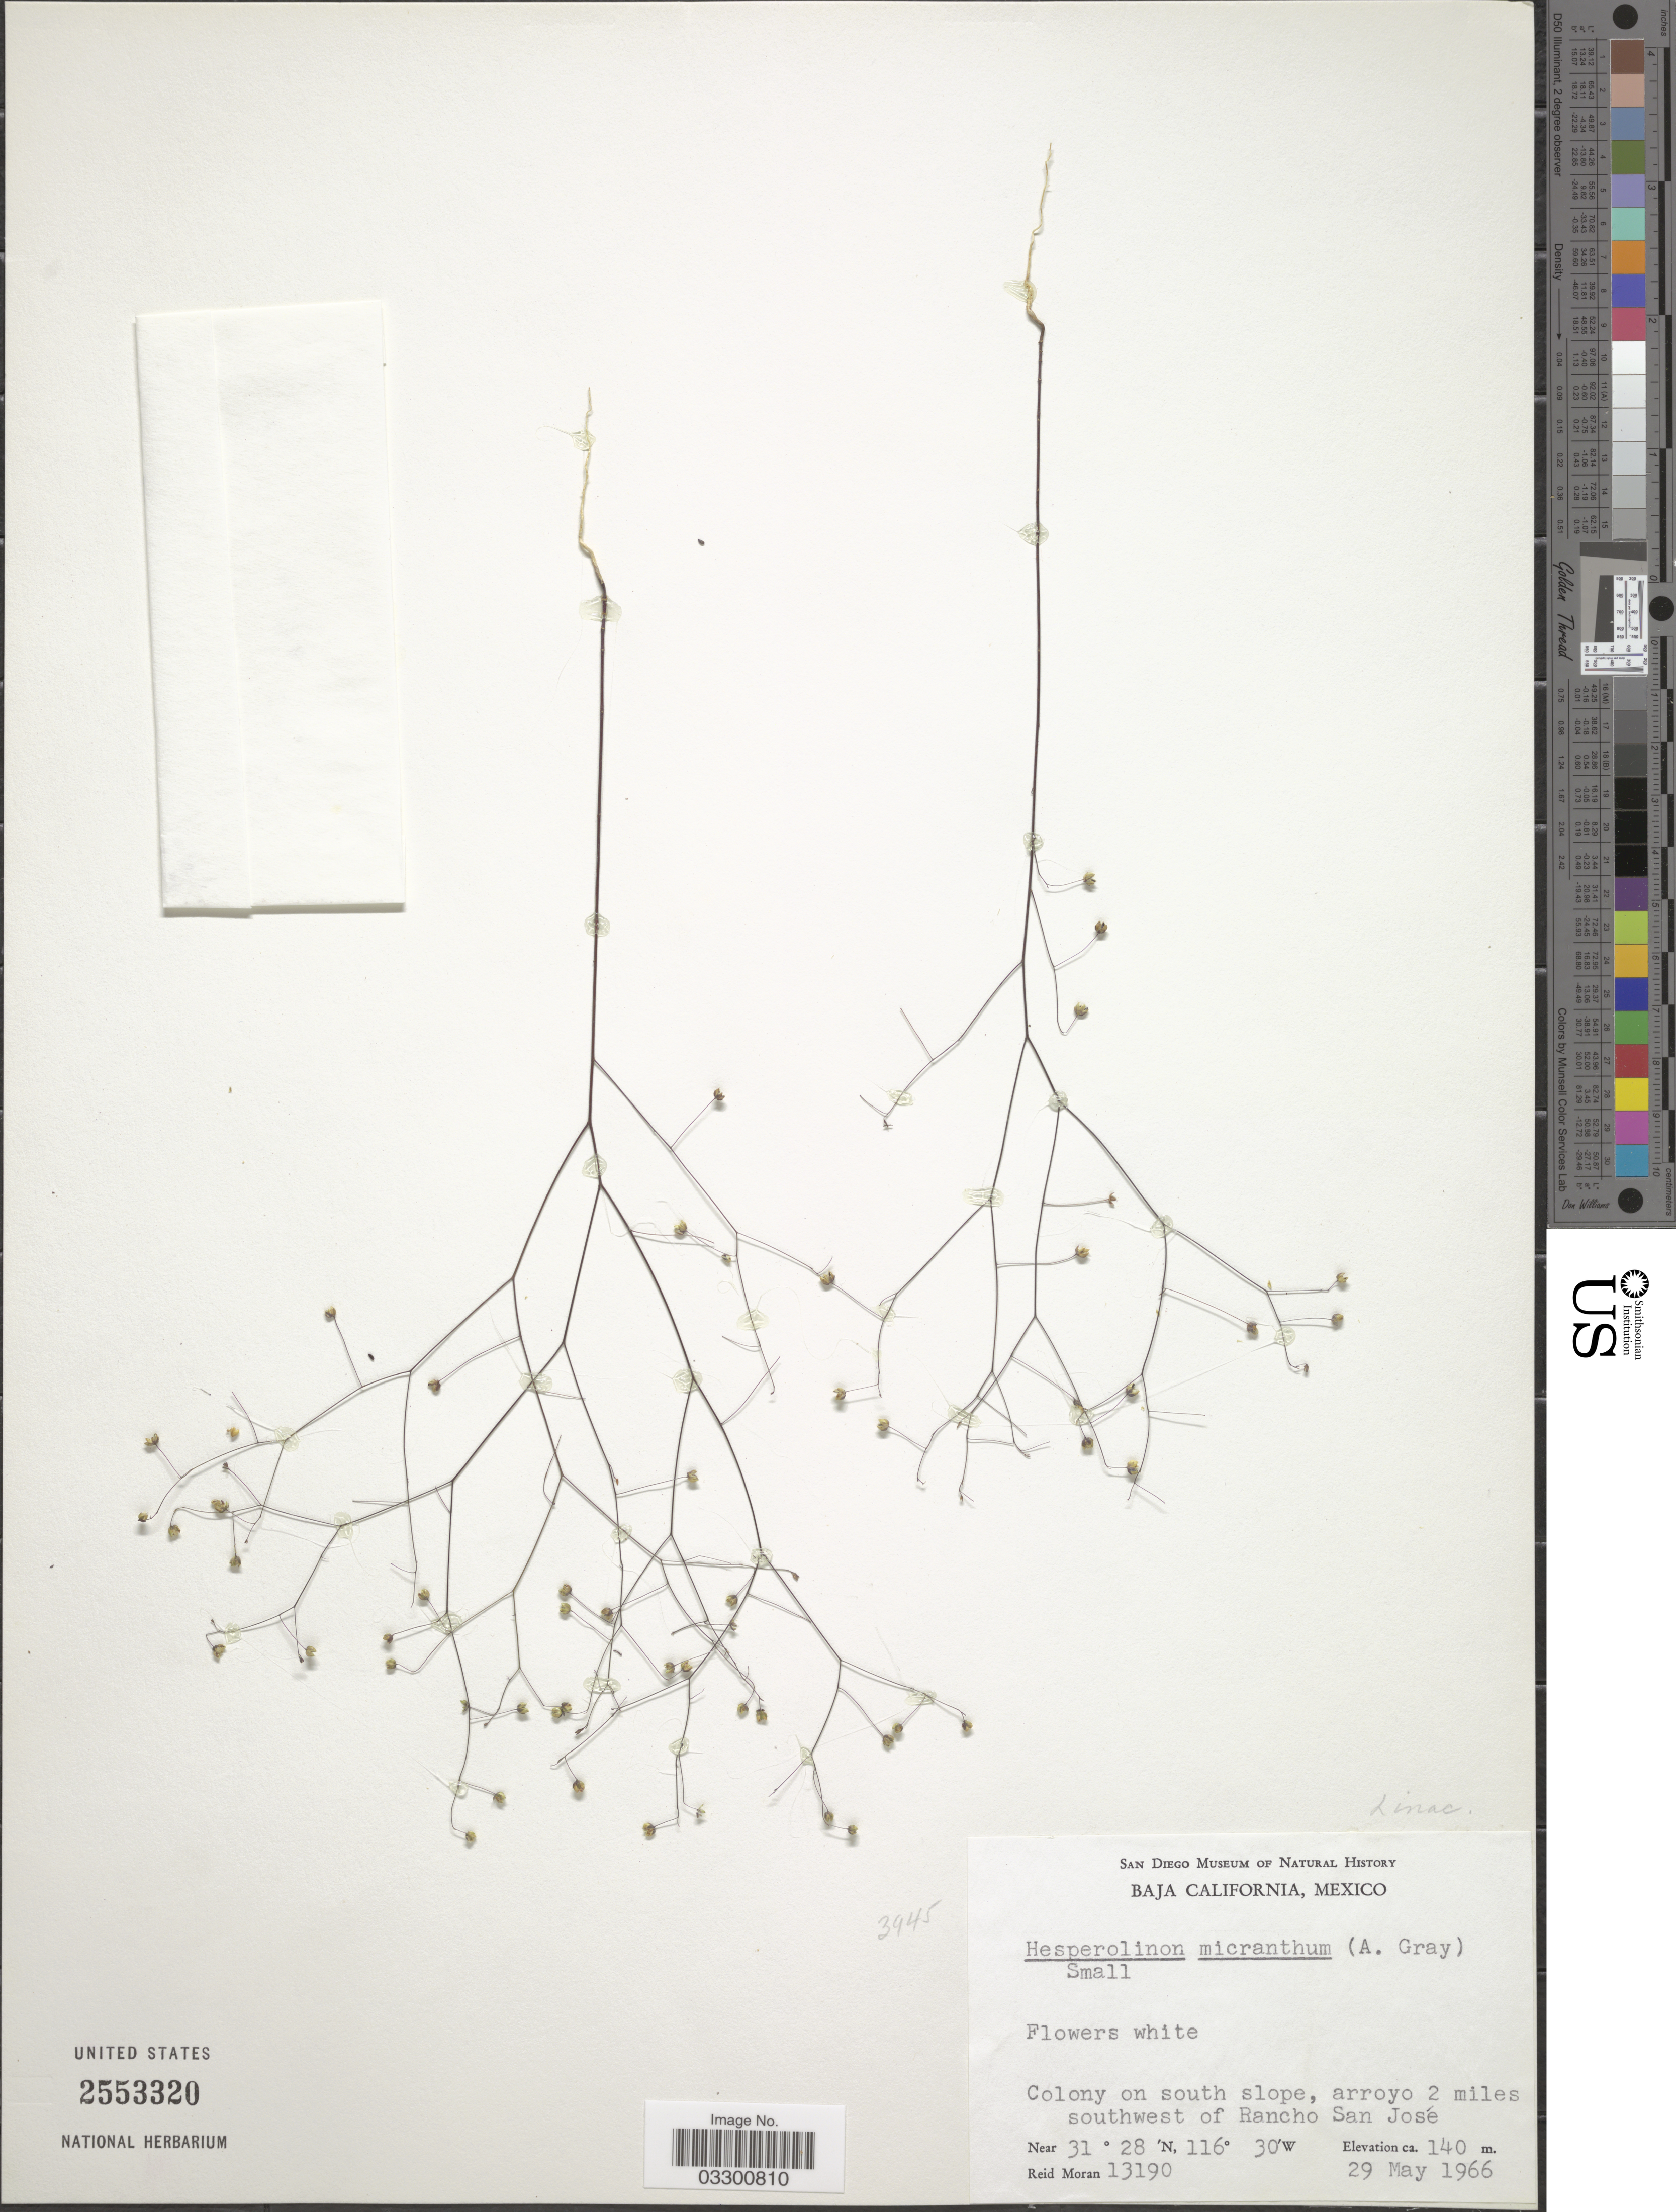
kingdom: Plantae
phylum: Tracheophyta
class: Magnoliopsida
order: Malpighiales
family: Linaceae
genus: Linum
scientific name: Linum micranthum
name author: A. Gray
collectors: R. Moran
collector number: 13190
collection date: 1966-05-29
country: Mexico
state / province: Baja California Norte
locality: Colony on south slope, arroyo 2 miles southwest of Rancho San José.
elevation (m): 140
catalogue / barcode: US 2553320